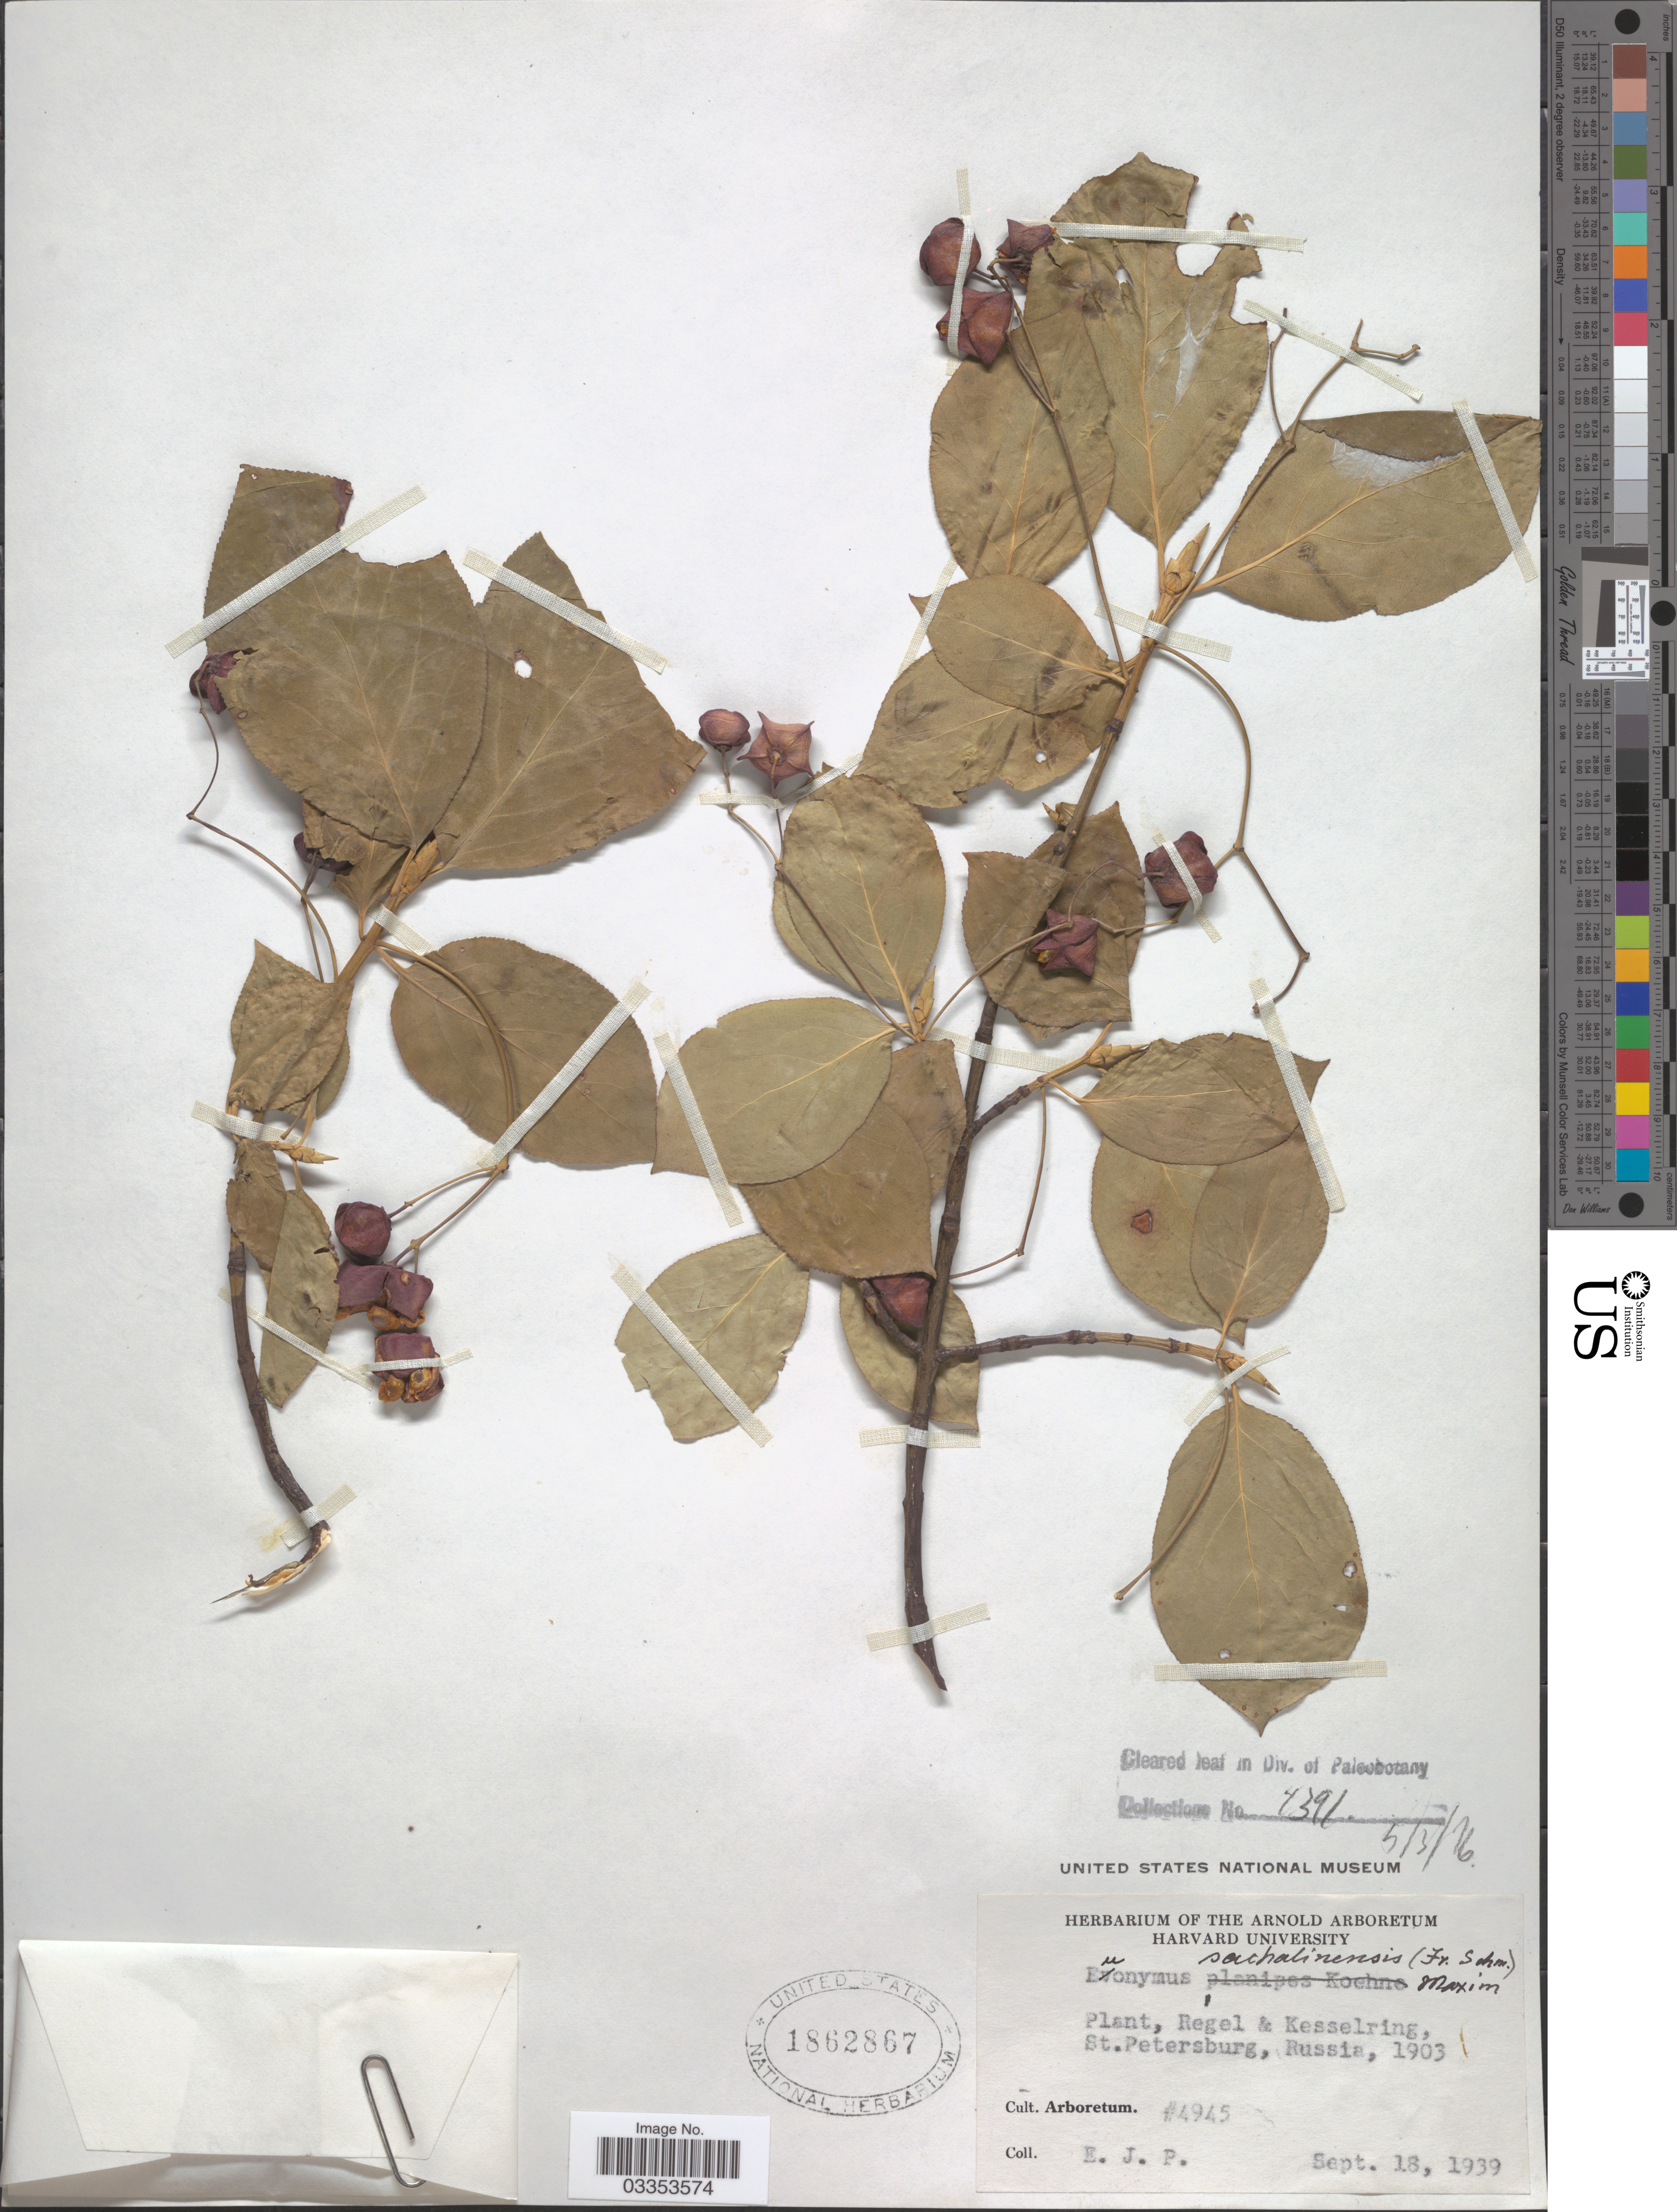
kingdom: Plantae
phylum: Tracheophyta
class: Magnoliopsida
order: Celastrales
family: Celastraceae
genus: Euonymus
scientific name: Euonymus sachalinensis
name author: (F. Schmidt) Maxim.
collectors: E. J. P.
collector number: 4945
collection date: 1939-06-18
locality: Cult. Arboretum #4945 [unsure placement].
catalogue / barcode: US 1862867